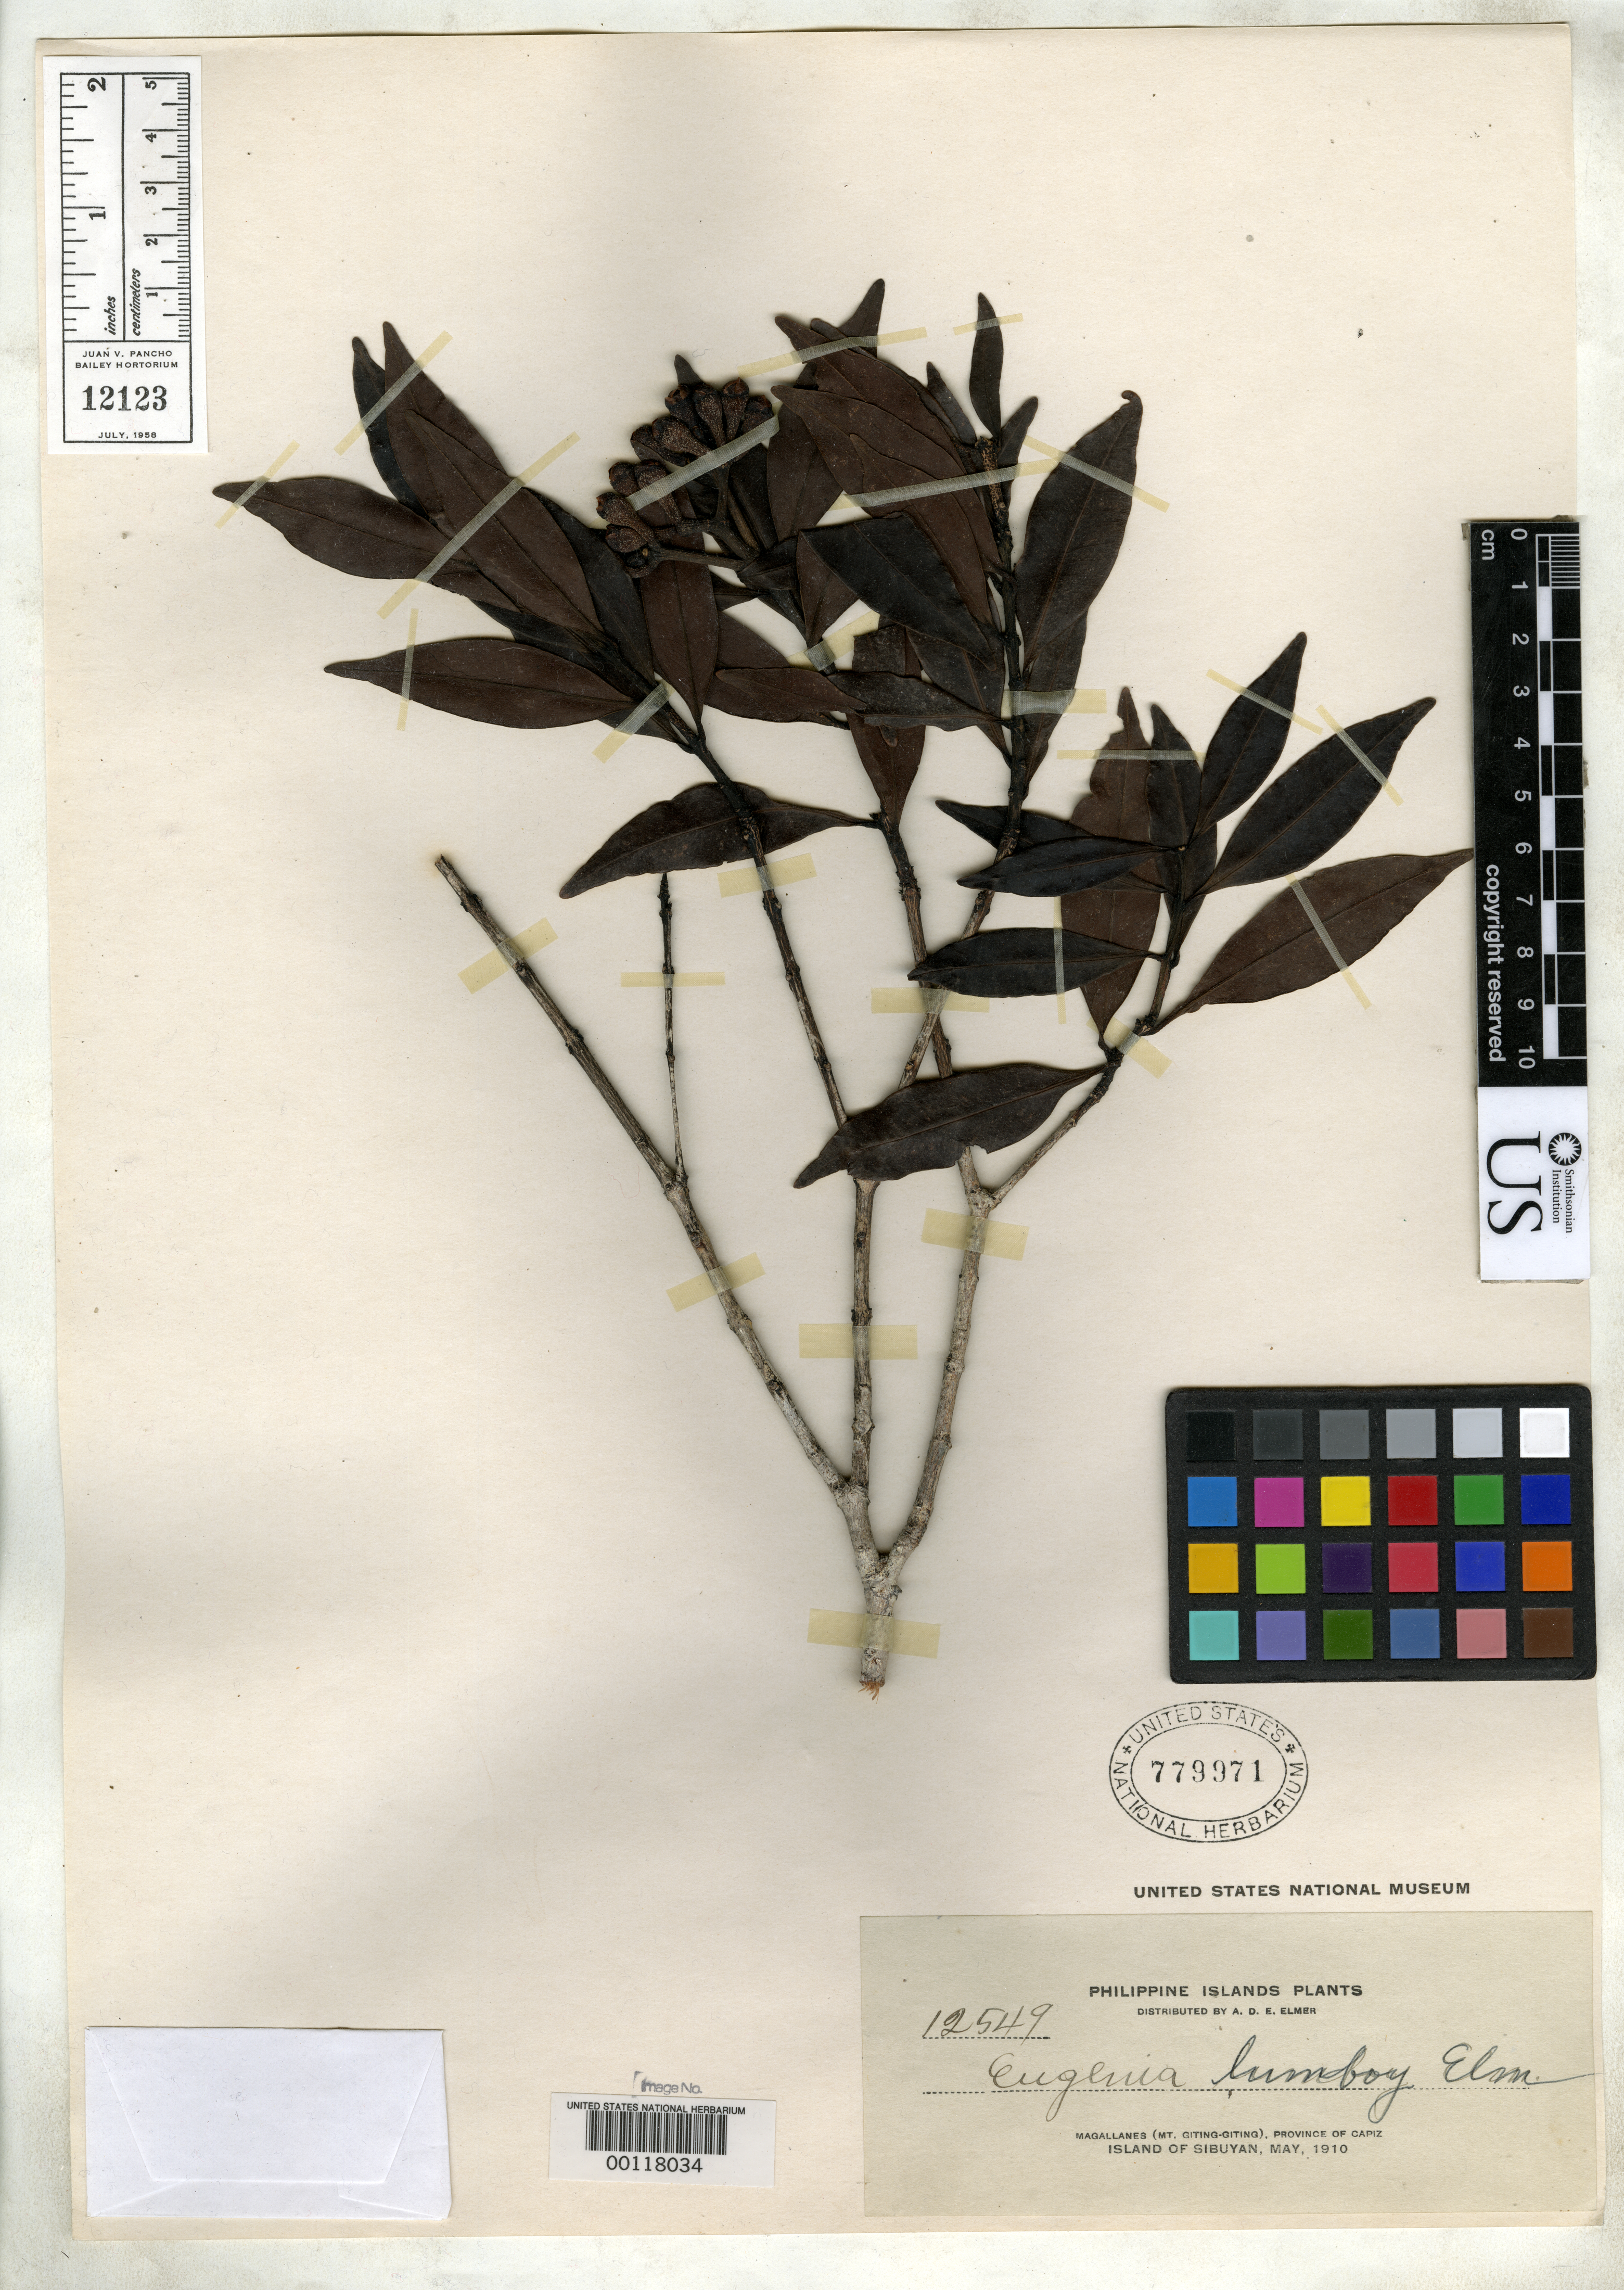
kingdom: Plantae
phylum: Tracheophyta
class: Magnoliopsida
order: Myrtales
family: Myrtaceae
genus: Eugenia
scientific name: Eugenia lumboy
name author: Elmer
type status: Isotype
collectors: A. D. E. Elmer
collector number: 12549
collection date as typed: May 1910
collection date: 1910-05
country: Philippines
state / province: Mimaropa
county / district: Romblon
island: Sibuyan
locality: Magallanes (Mt. Giting-Giting).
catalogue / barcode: US 779971